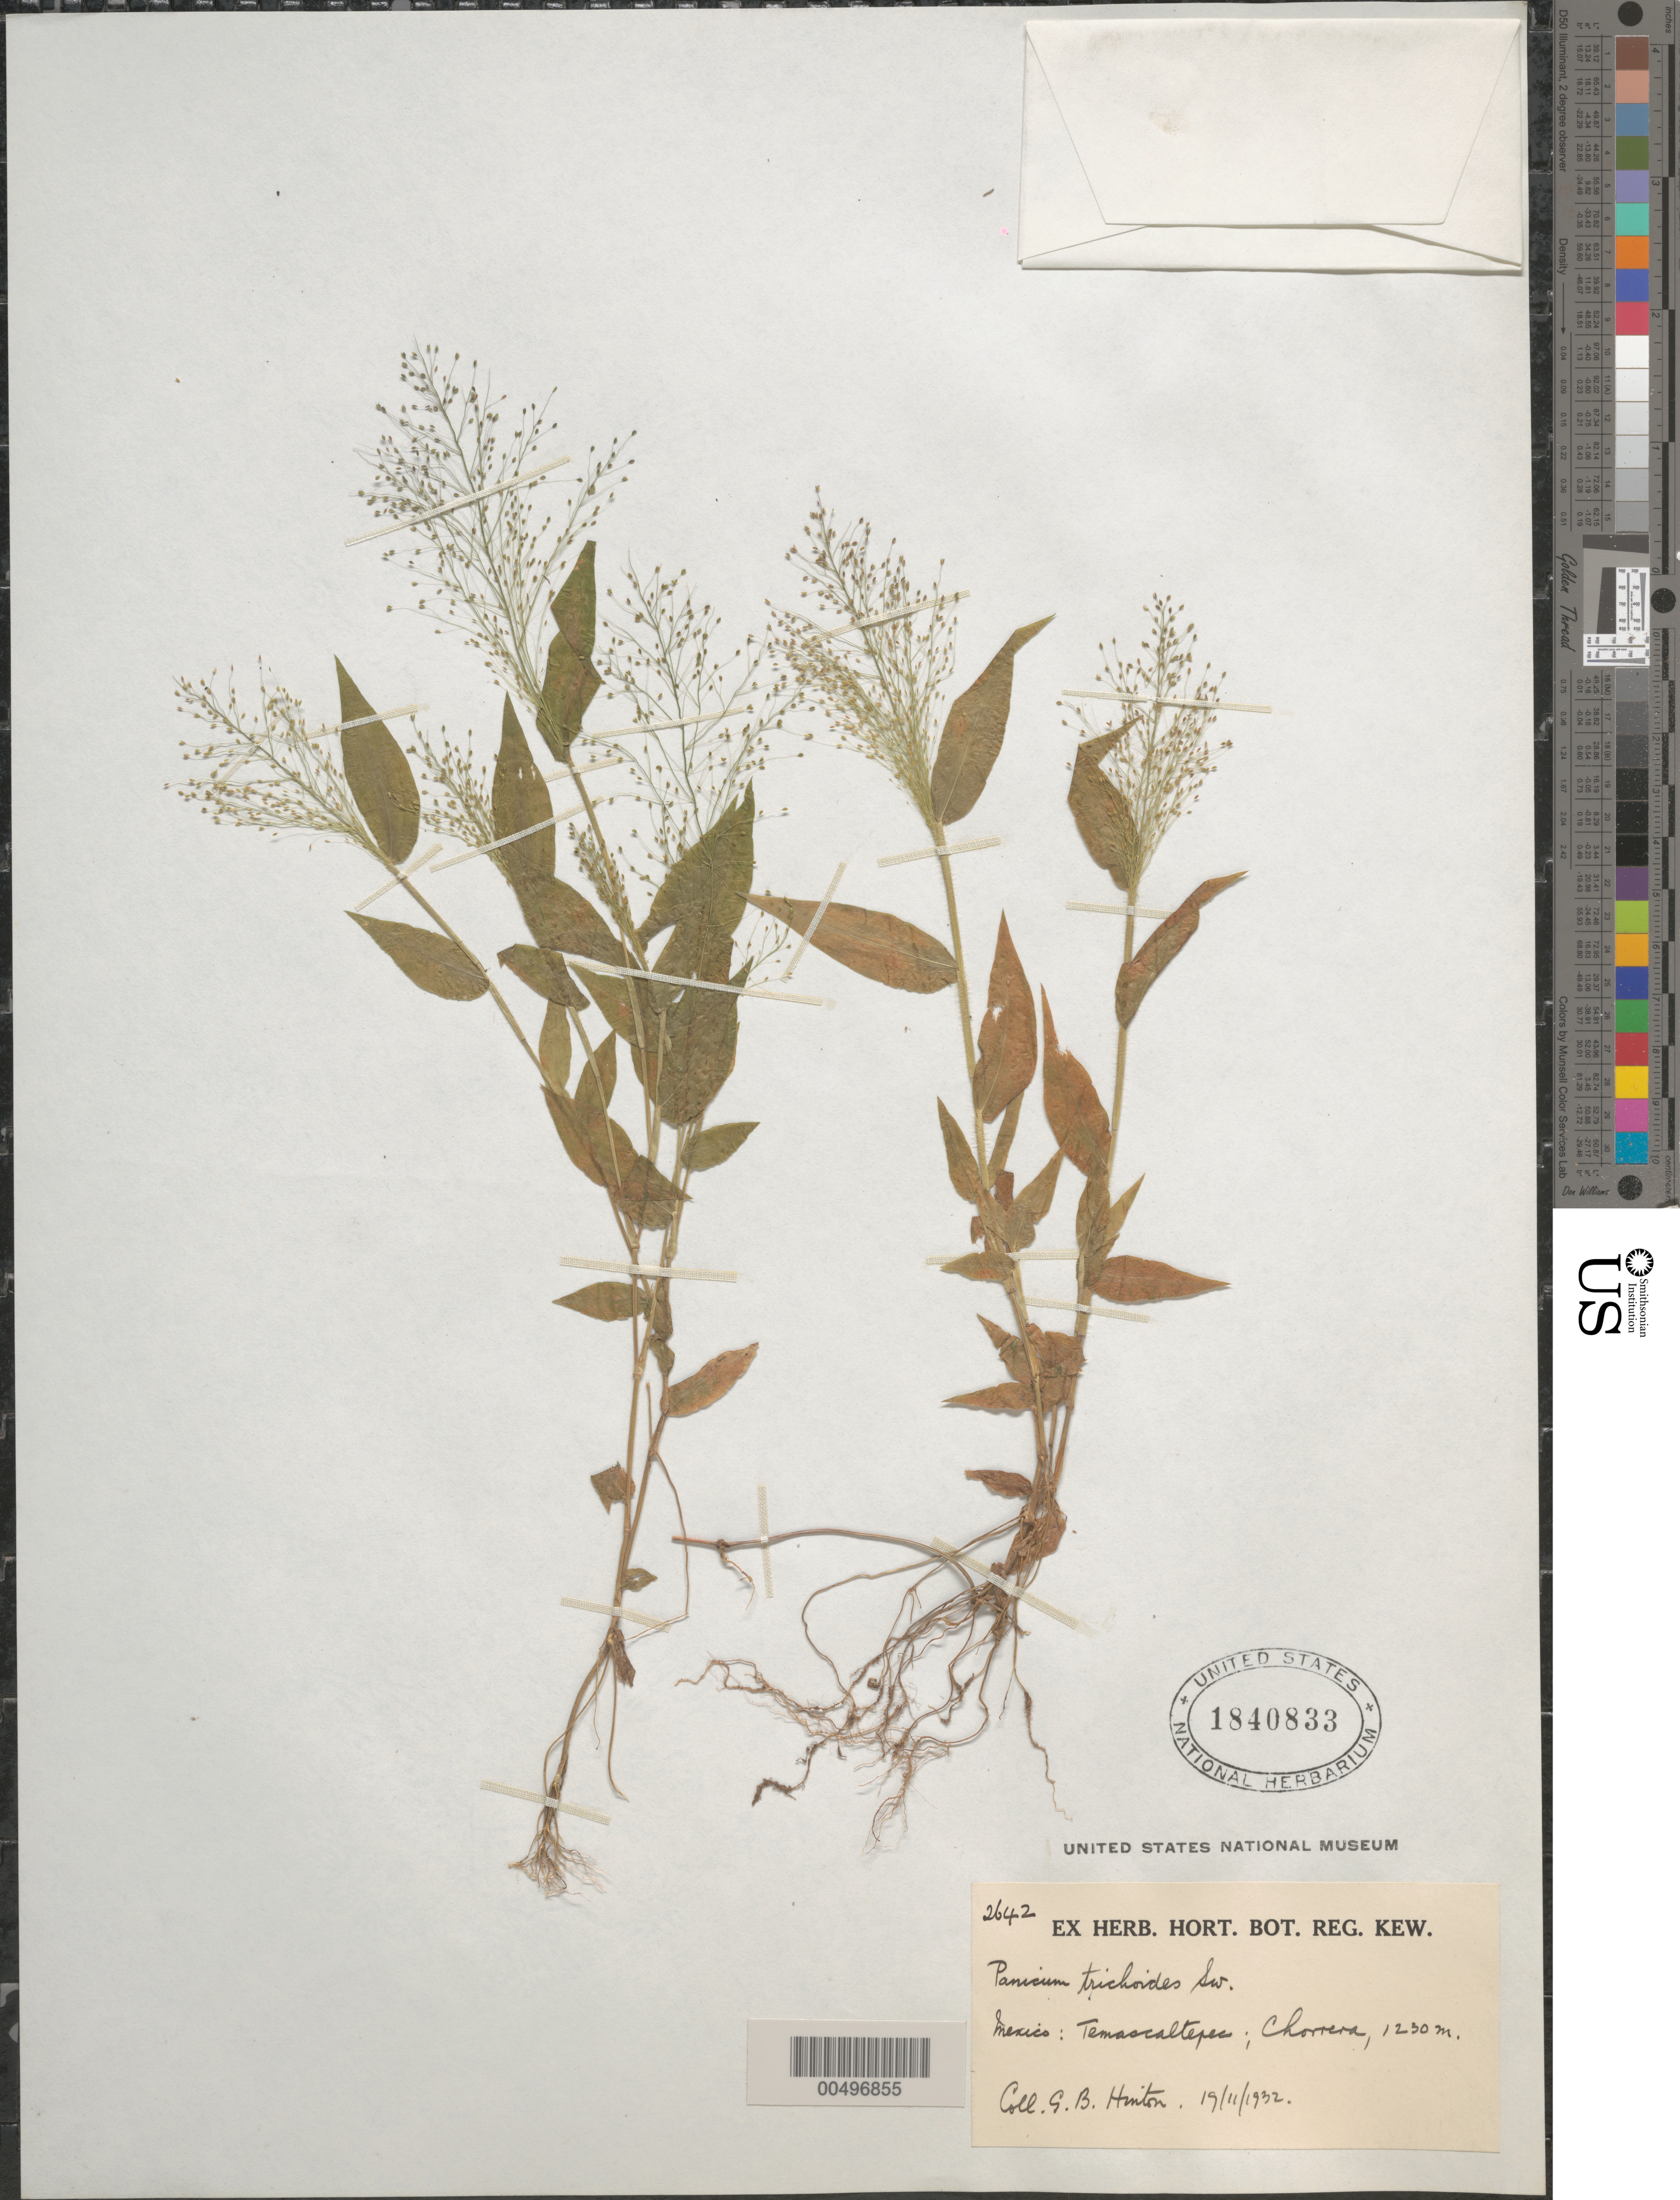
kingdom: Plantae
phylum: Tracheophyta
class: Liliopsida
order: Poales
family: Poaceae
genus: Panicum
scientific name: Panicum trichoides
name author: Sw.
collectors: G. B. Hinton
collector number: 2642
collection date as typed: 19 Nov 1932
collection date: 1932-11-19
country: Mexico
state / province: México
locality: Temascaltepec, Chorrera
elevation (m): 1230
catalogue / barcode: US 1840833